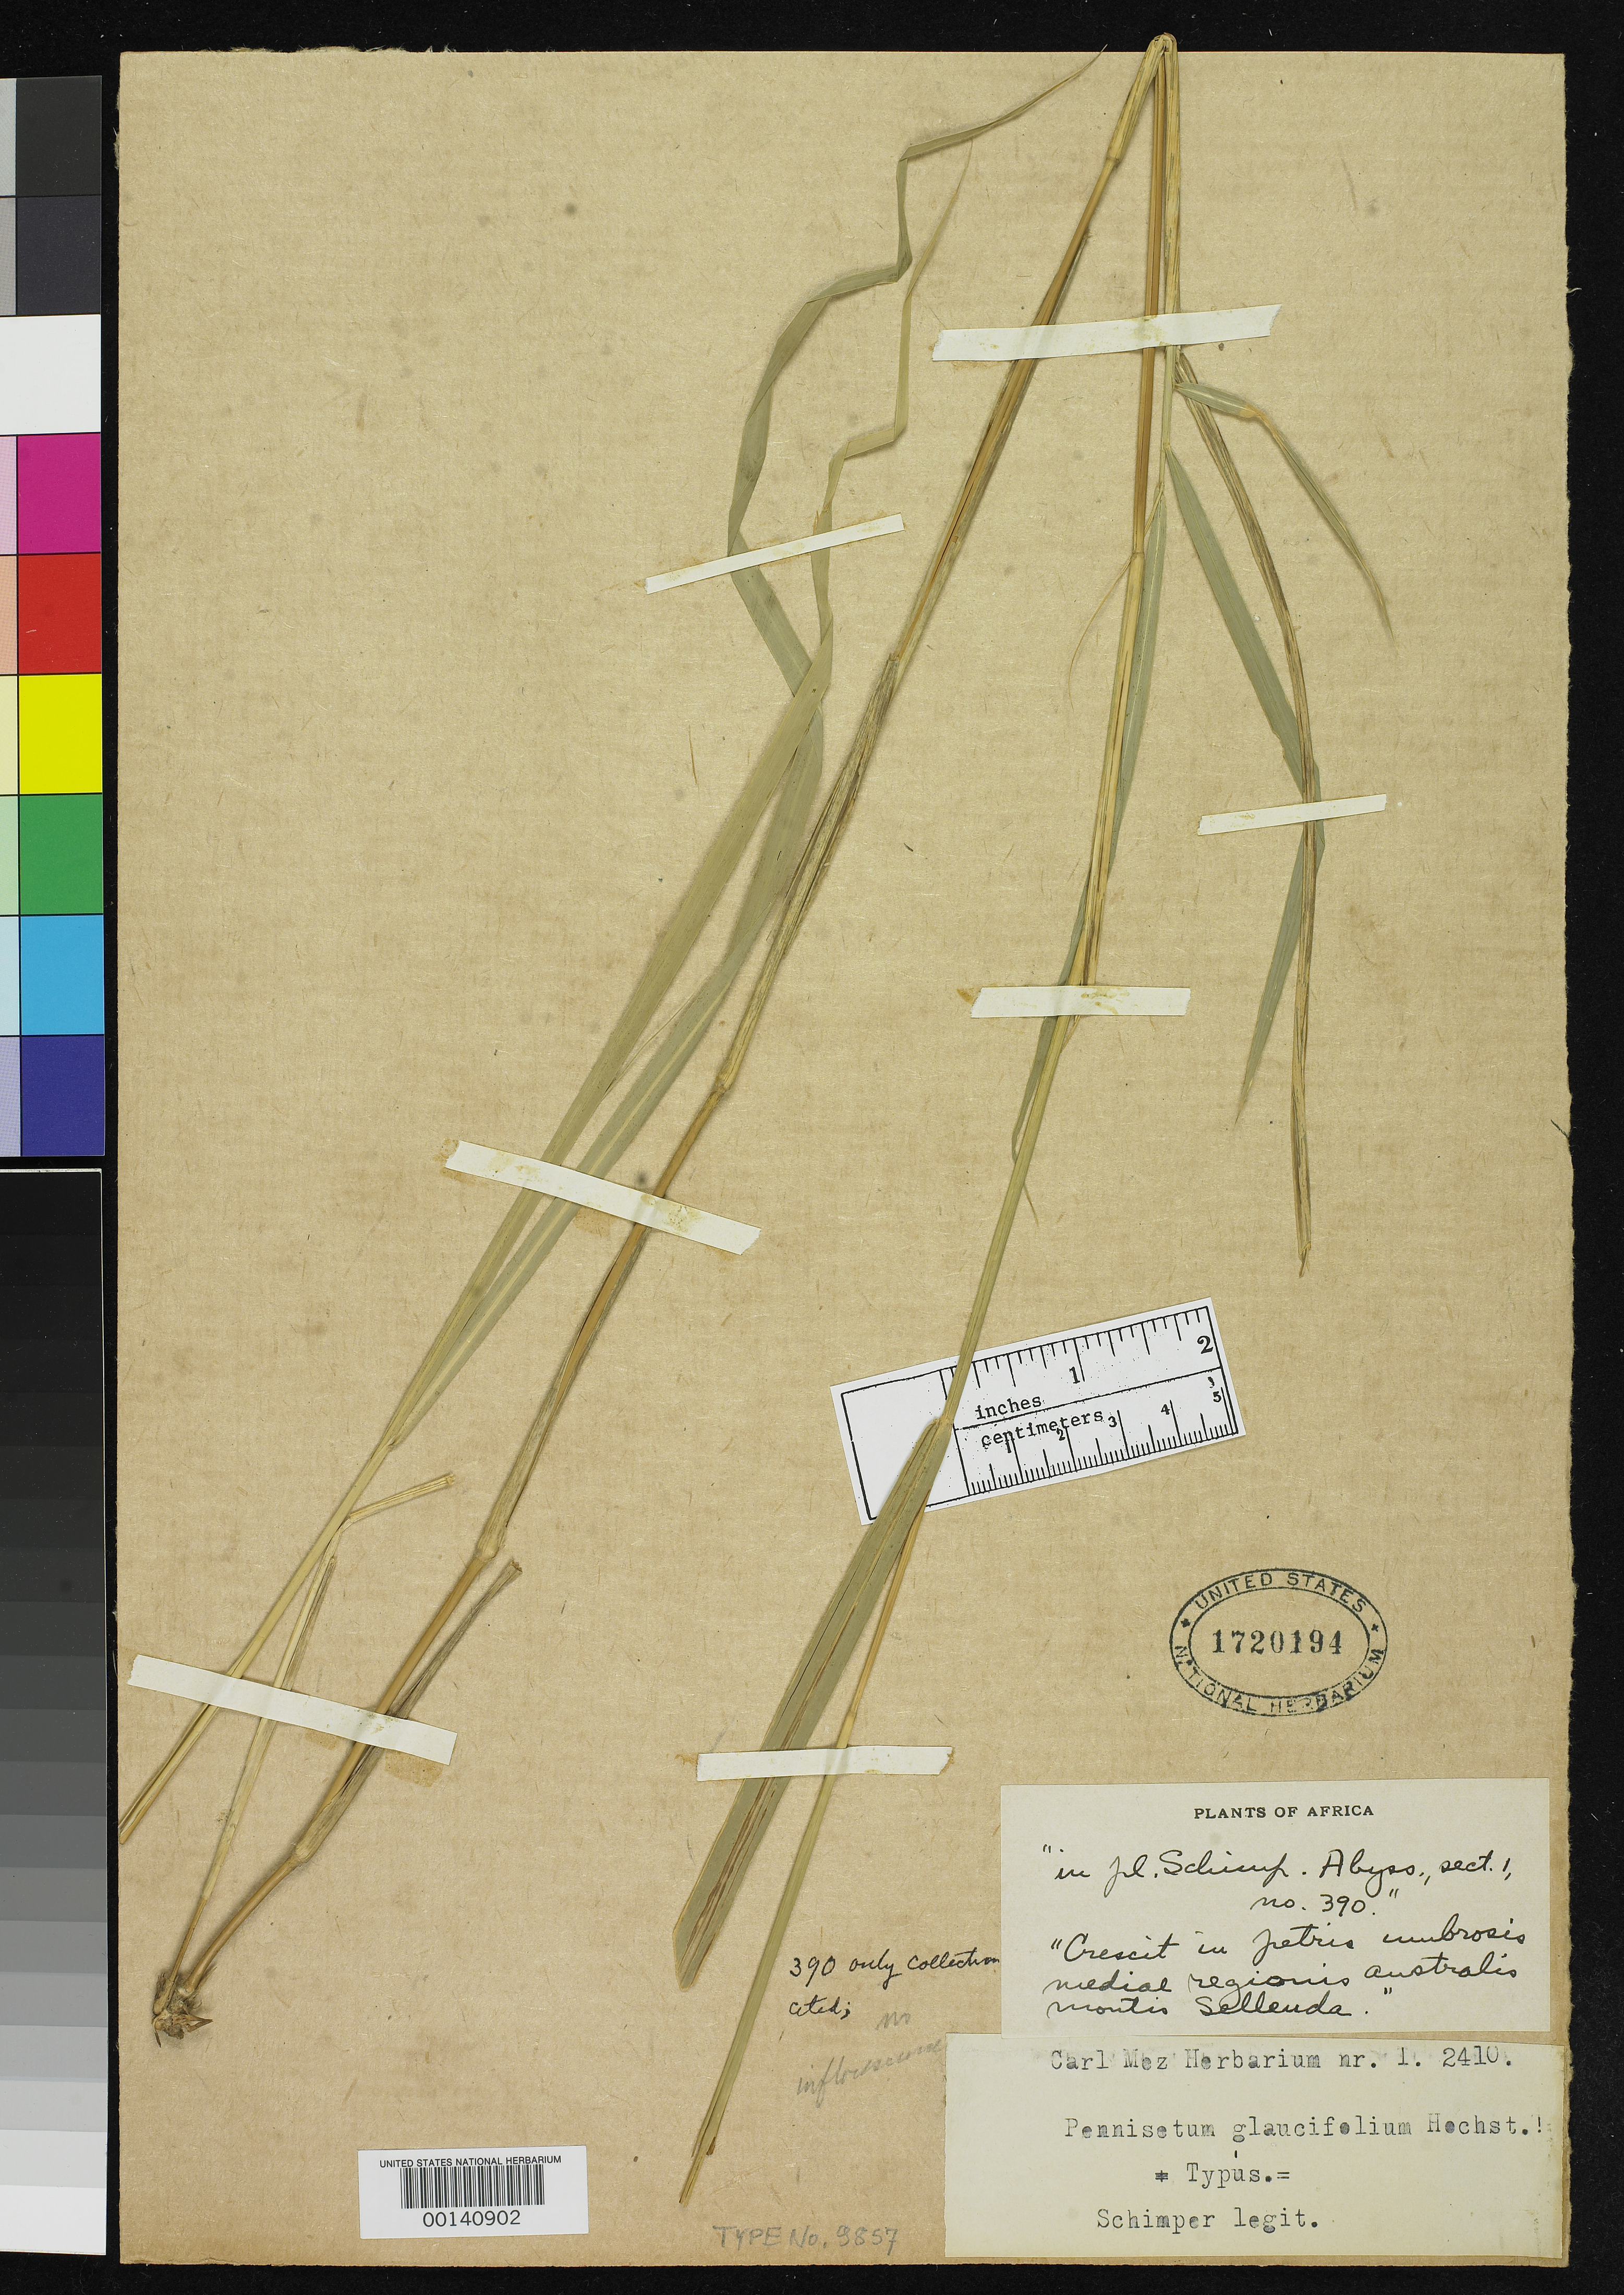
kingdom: Plantae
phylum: Tracheophyta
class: Liliopsida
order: Poales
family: Poaceae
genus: Pennisetum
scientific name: Pennisetum glaucifolium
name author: Hochst. ex A. Rich.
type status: Isotype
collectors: G. W. Schimper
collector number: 390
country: Ethiopia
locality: Selluda.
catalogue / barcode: US 1720194